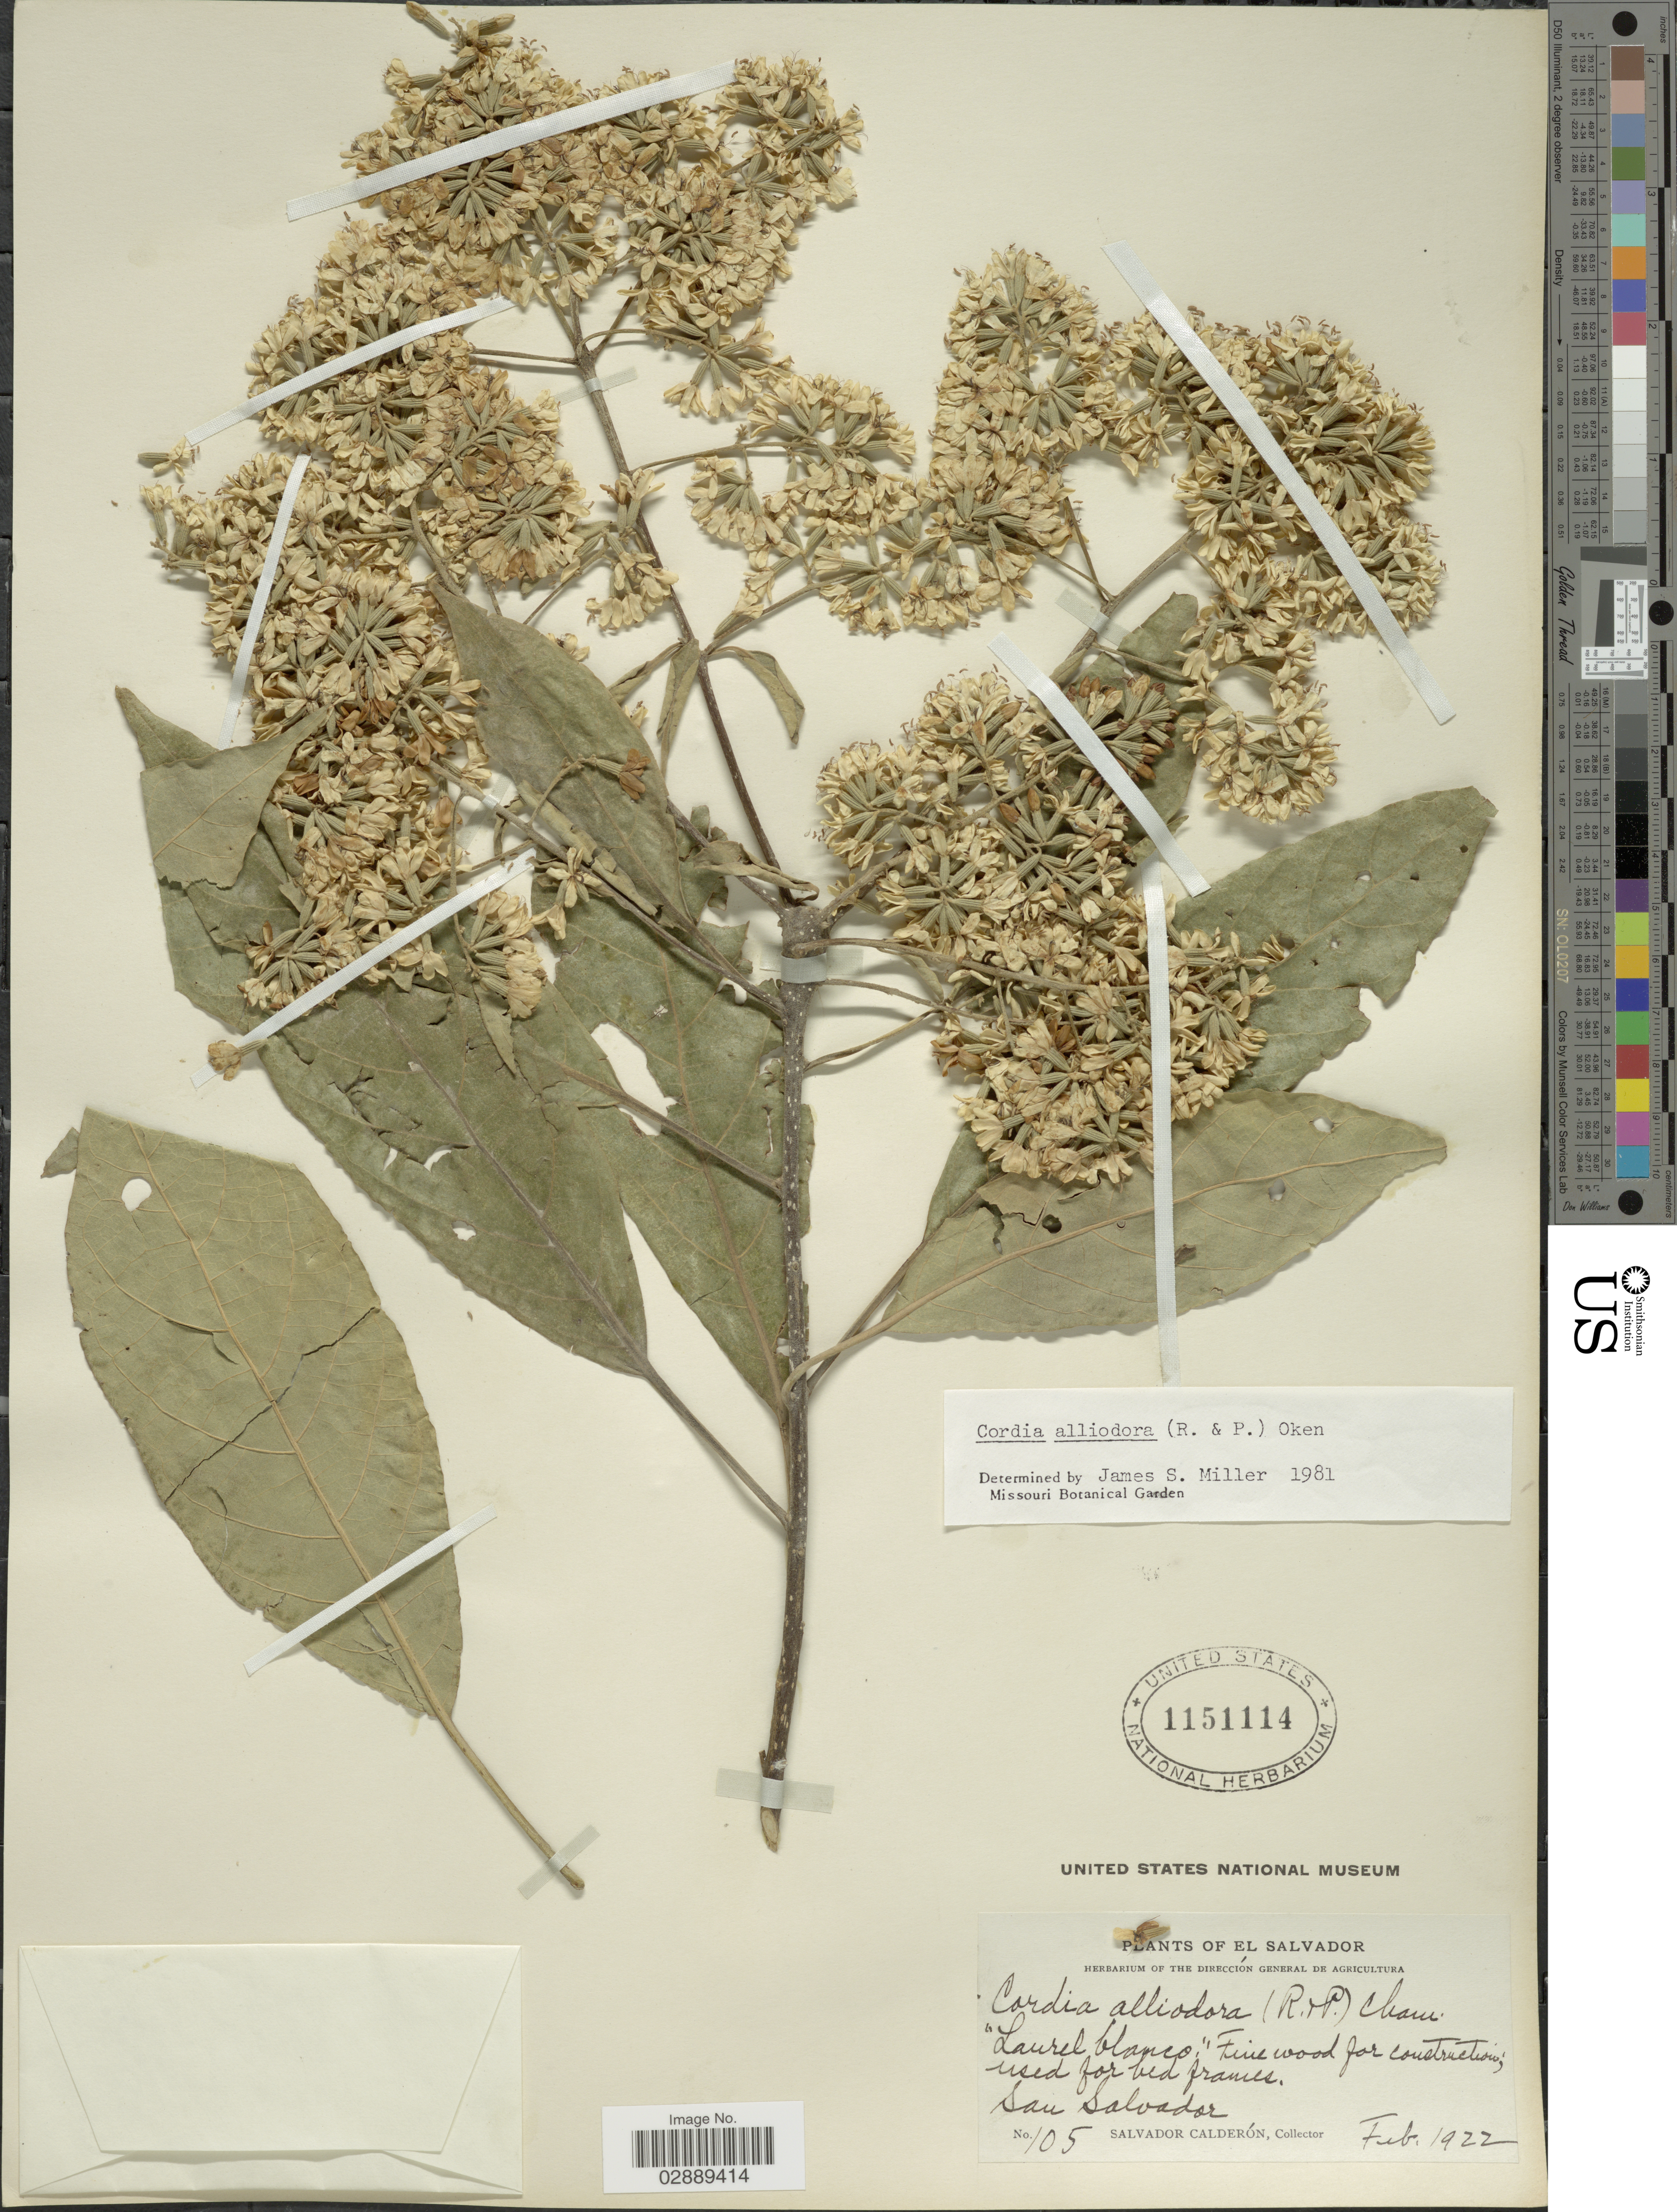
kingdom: Plantae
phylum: Tracheophyta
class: Magnoliopsida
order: Boraginales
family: Cordiaceae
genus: Cordia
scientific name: Cordia alliodora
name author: (Ruiz & Pav.) Oken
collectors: S. Calderón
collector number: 105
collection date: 1922-02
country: El Salvador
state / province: San Salvador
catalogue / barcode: US 1151114